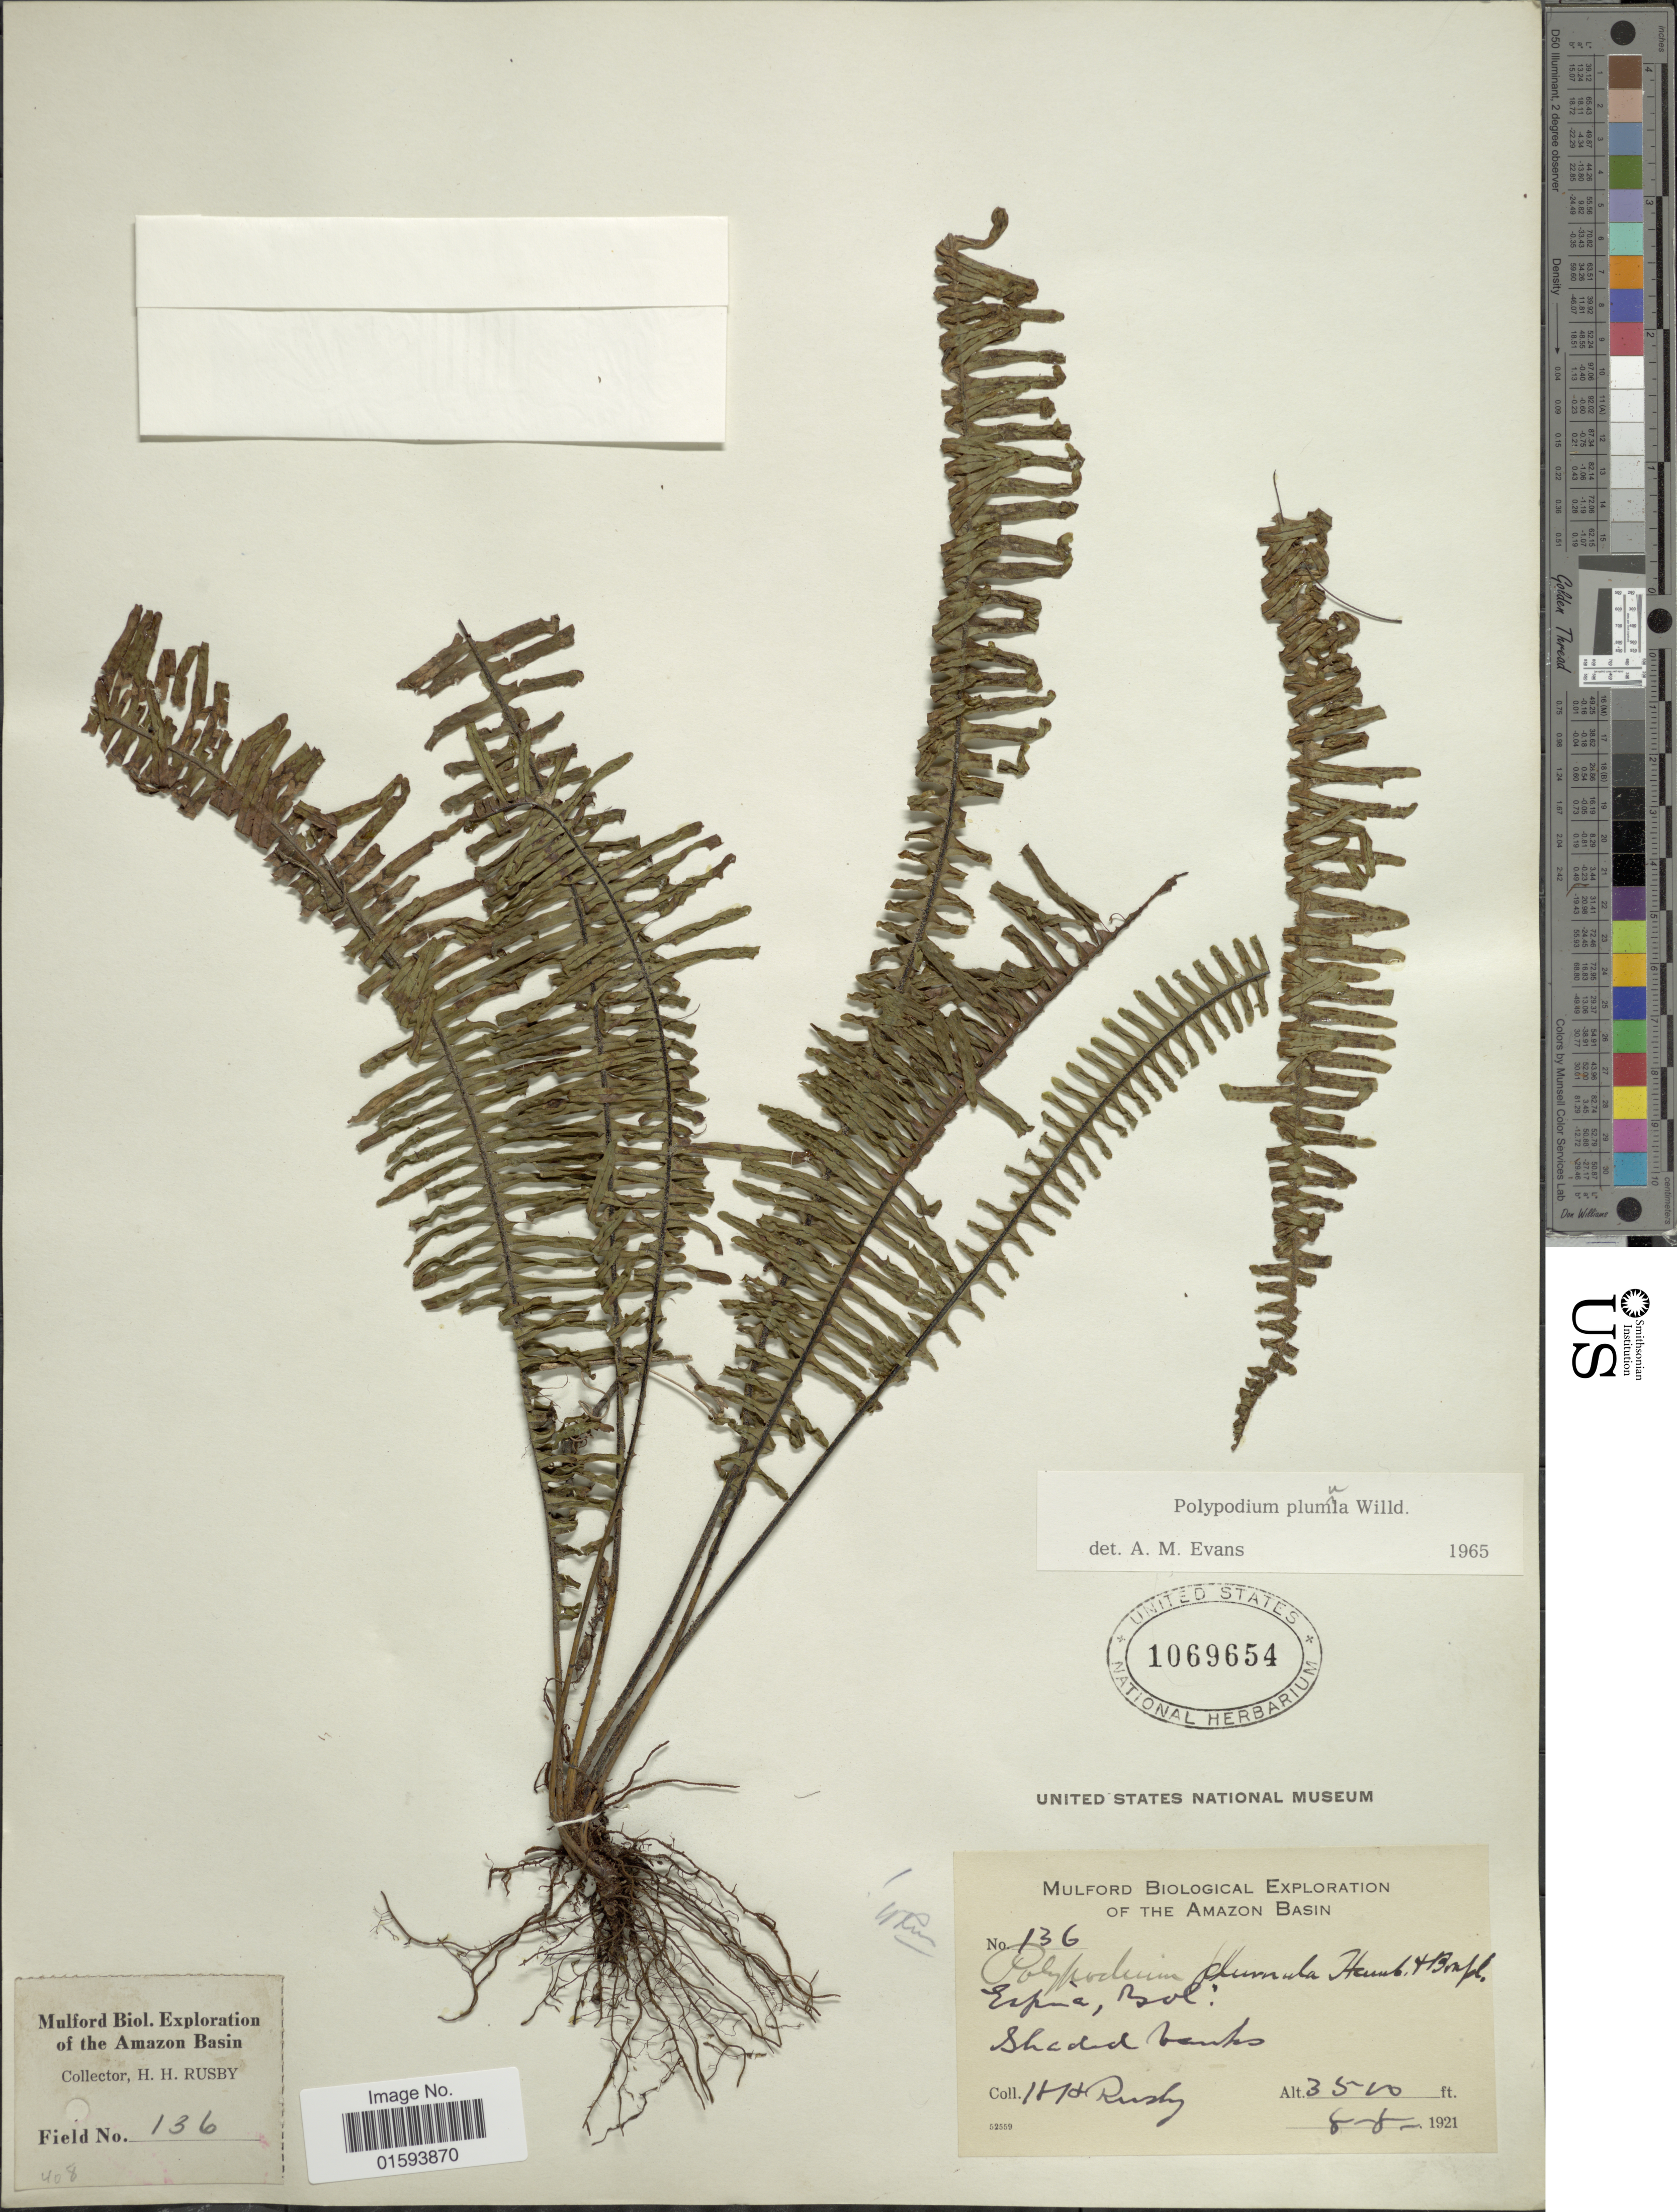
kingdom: Plantae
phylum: Tracheophyta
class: Polypodiopsida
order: Polypodiales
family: Polypodiaceae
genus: Pecluma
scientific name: Pecluma plumula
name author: (Humb. & Bonpl. ex Willd.) M.G. Price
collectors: H. H. Rusby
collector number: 136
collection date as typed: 8-8-1921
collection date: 1921-08-08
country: Bolivia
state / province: La Paz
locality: Espia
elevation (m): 1067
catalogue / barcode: US 1069654